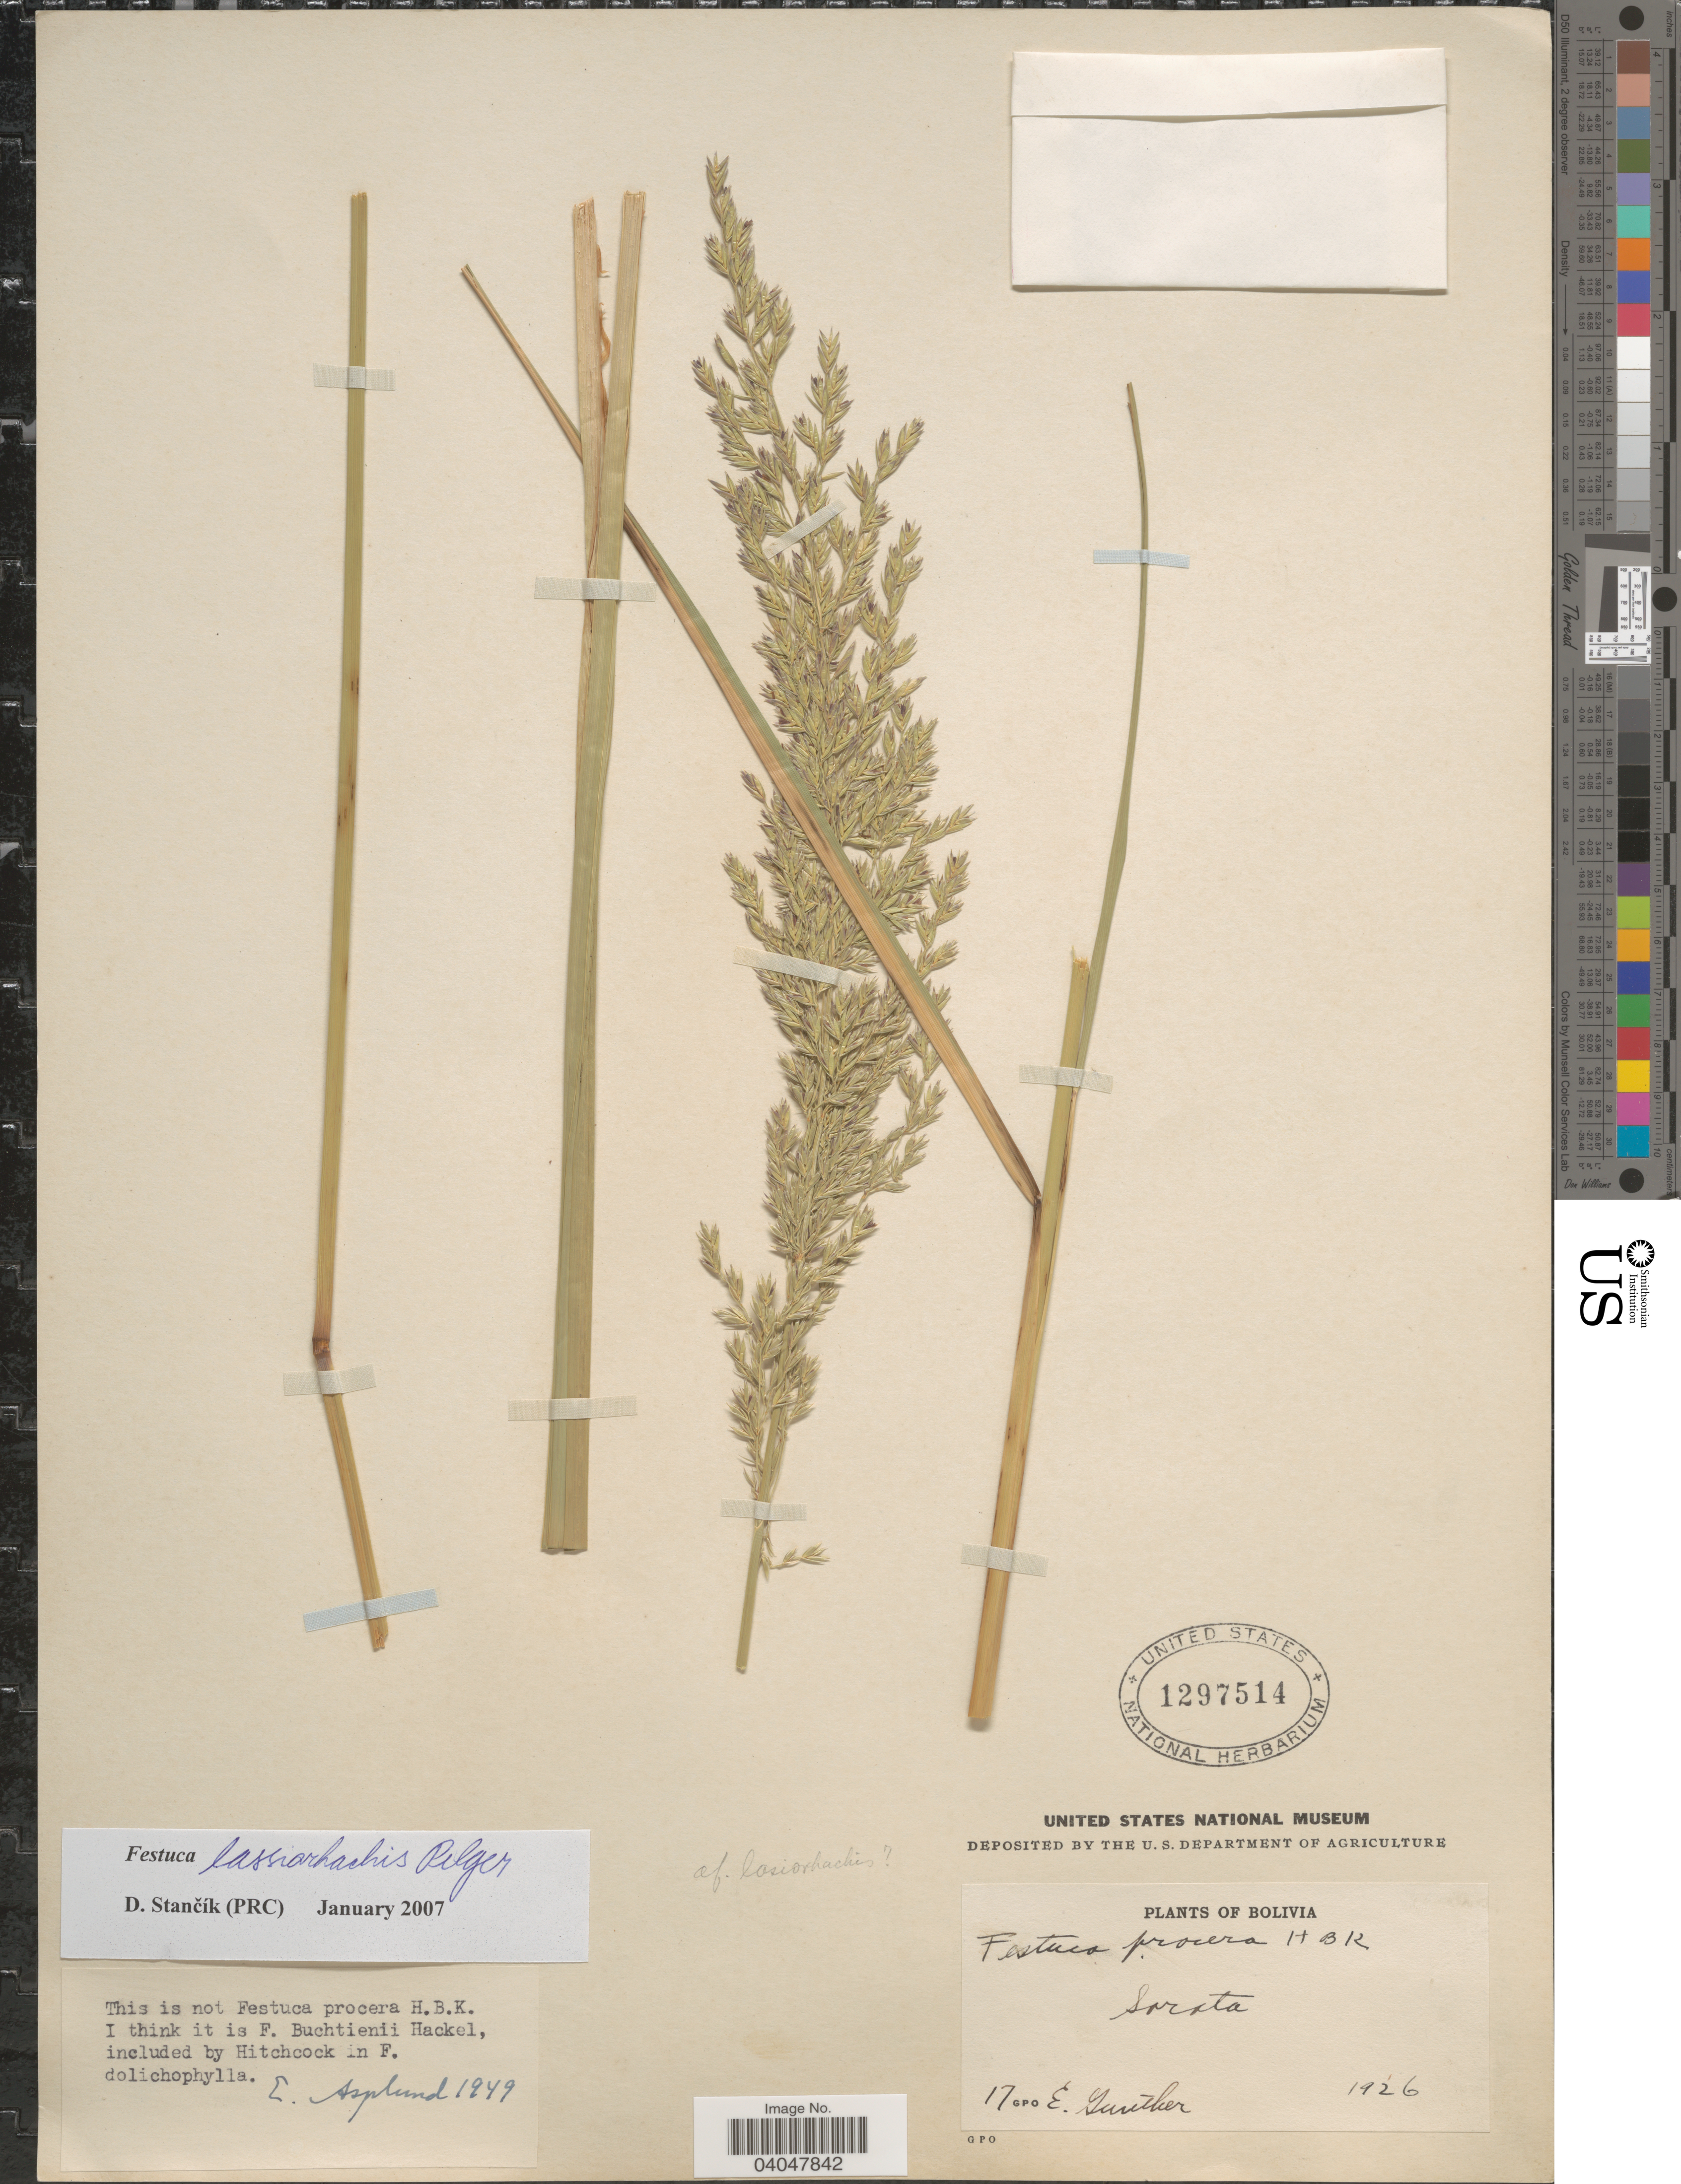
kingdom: Plantae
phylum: Tracheophyta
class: Liliopsida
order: Poales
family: Poaceae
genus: Festuca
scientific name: Festuca lasiorrhachis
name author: Pilg.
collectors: E. Gunther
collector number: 17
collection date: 1926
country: Bolivia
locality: Sorata.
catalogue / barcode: US 1297514